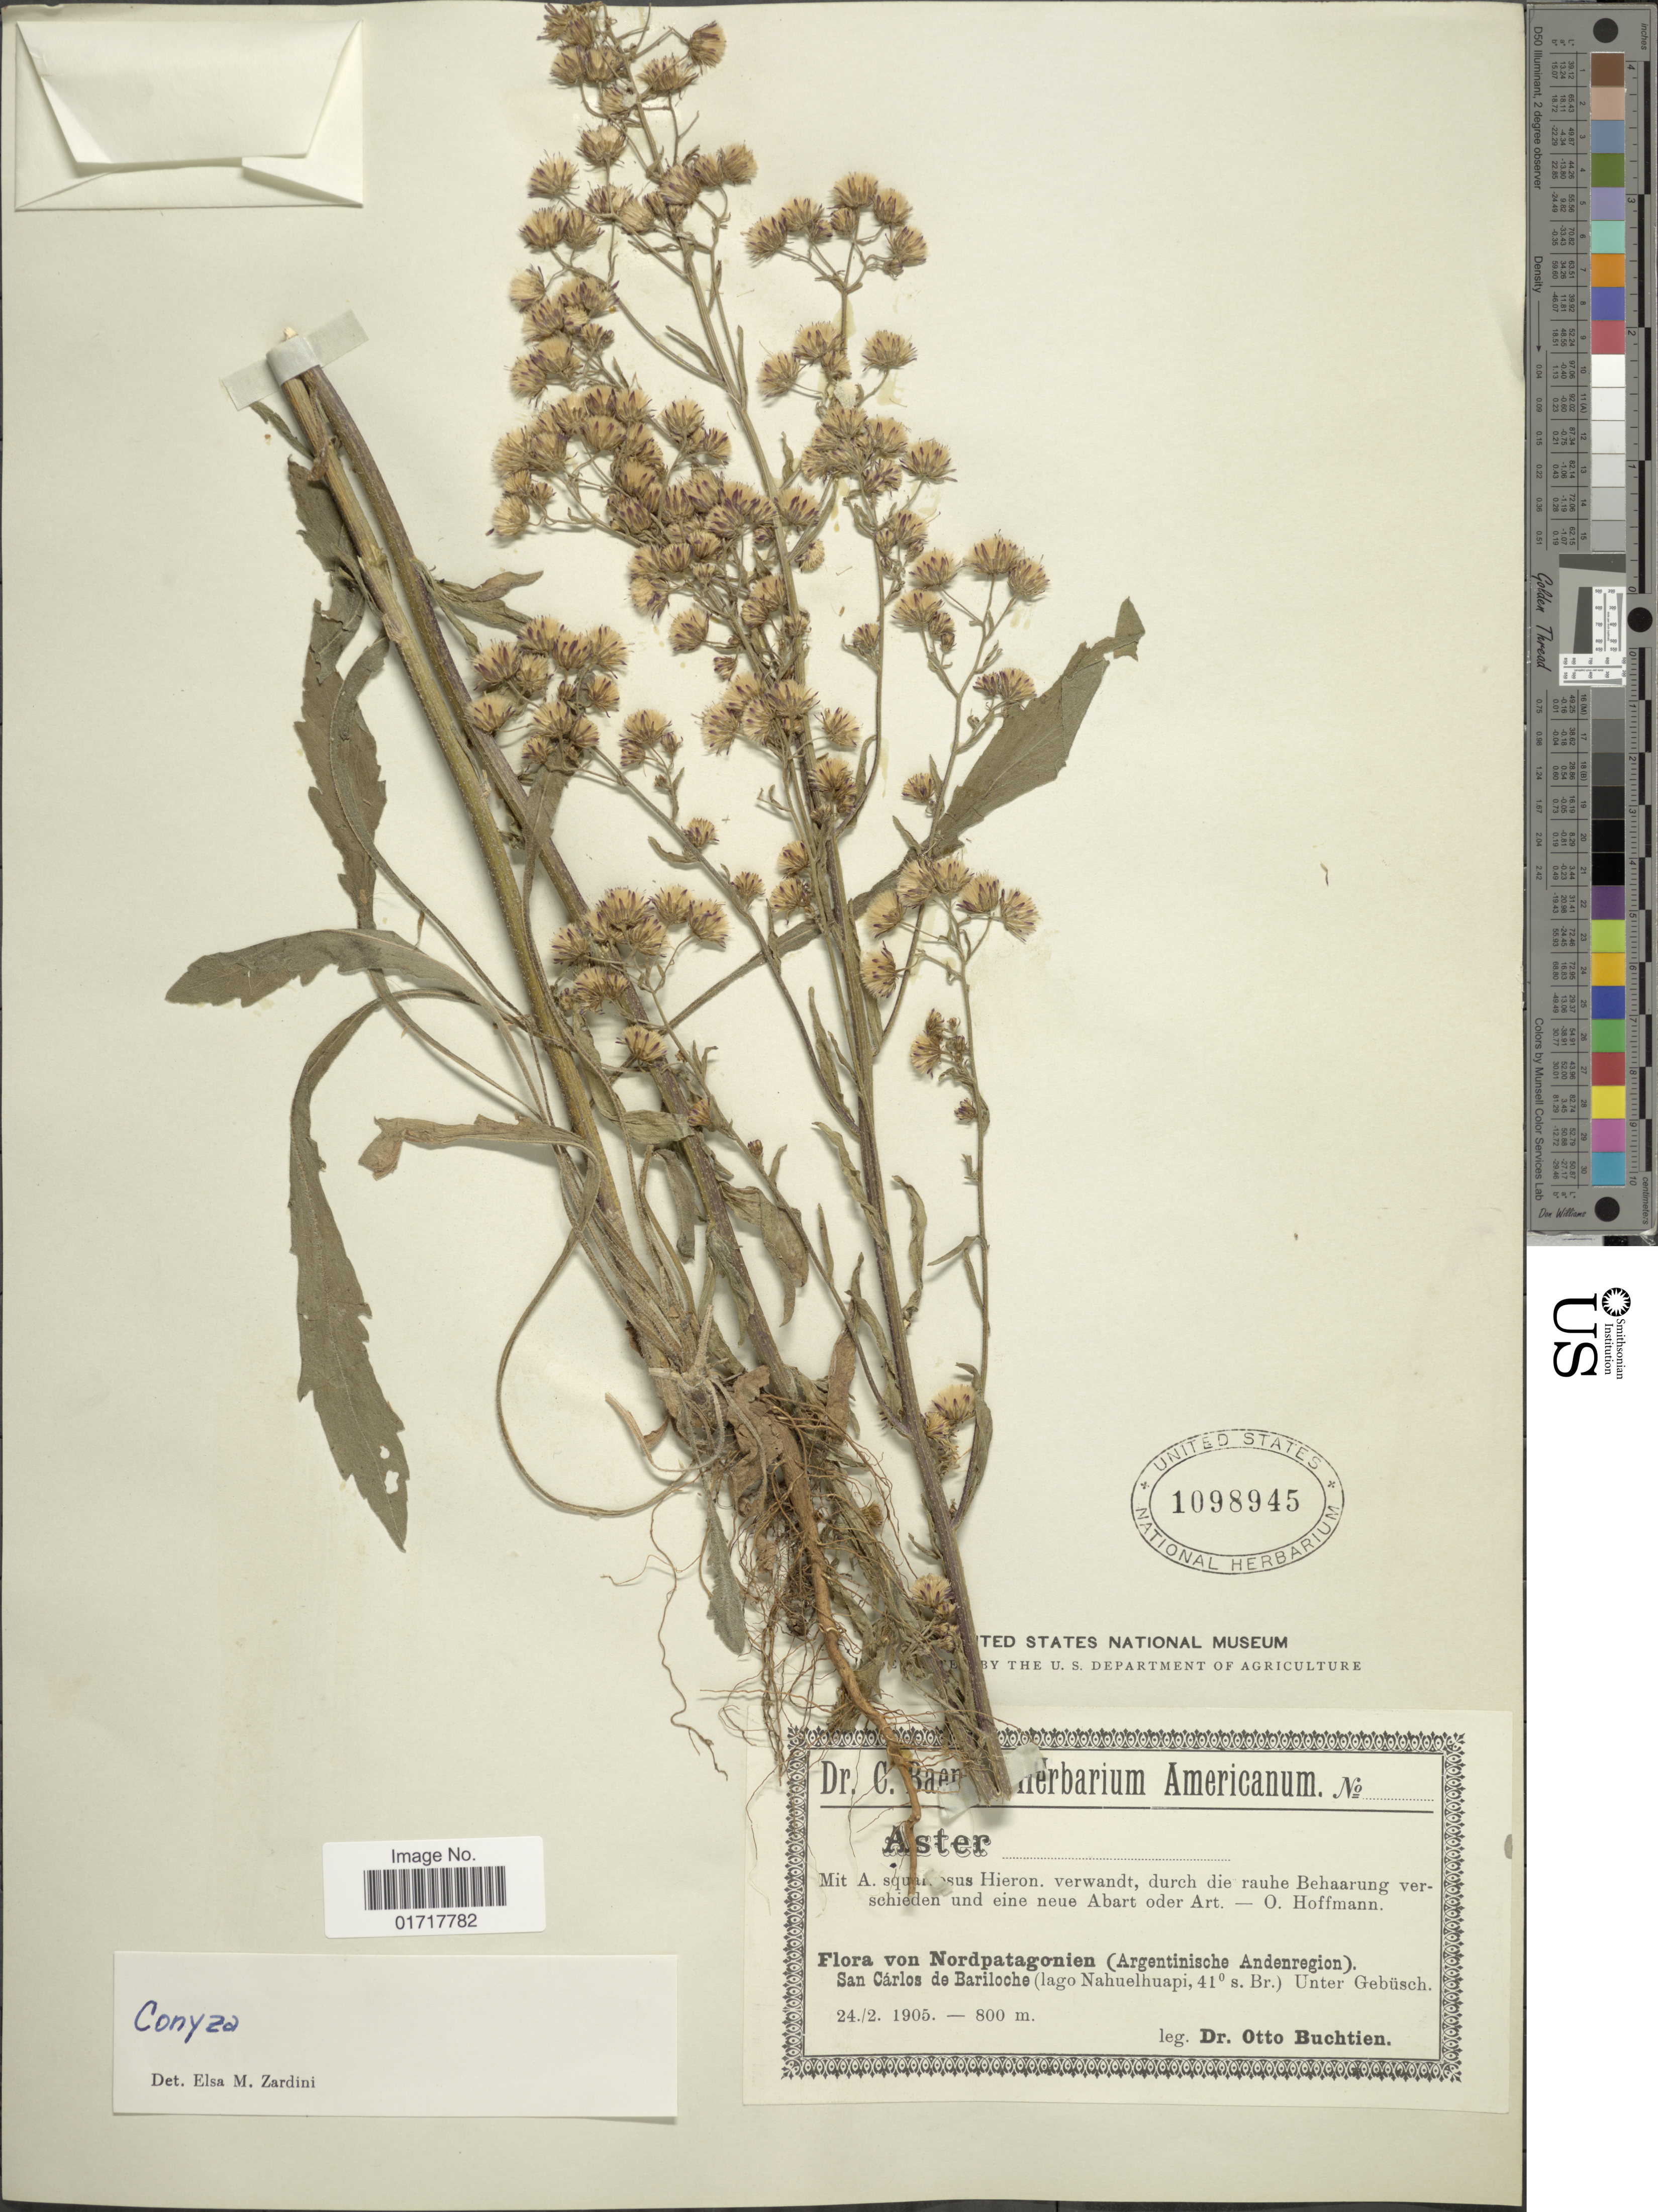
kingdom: Plantae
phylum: Tracheophyta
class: Magnoliopsida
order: Asterales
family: Asteraceae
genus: Conyza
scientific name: Conyza sp.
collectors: O. Buchtien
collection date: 1905-02-24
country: Argentina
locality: Nordpatagonien (Argentinische) Andenregion), San Carlos de Bailoche (lago Nahuelhuapi).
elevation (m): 800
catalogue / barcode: US 1098945